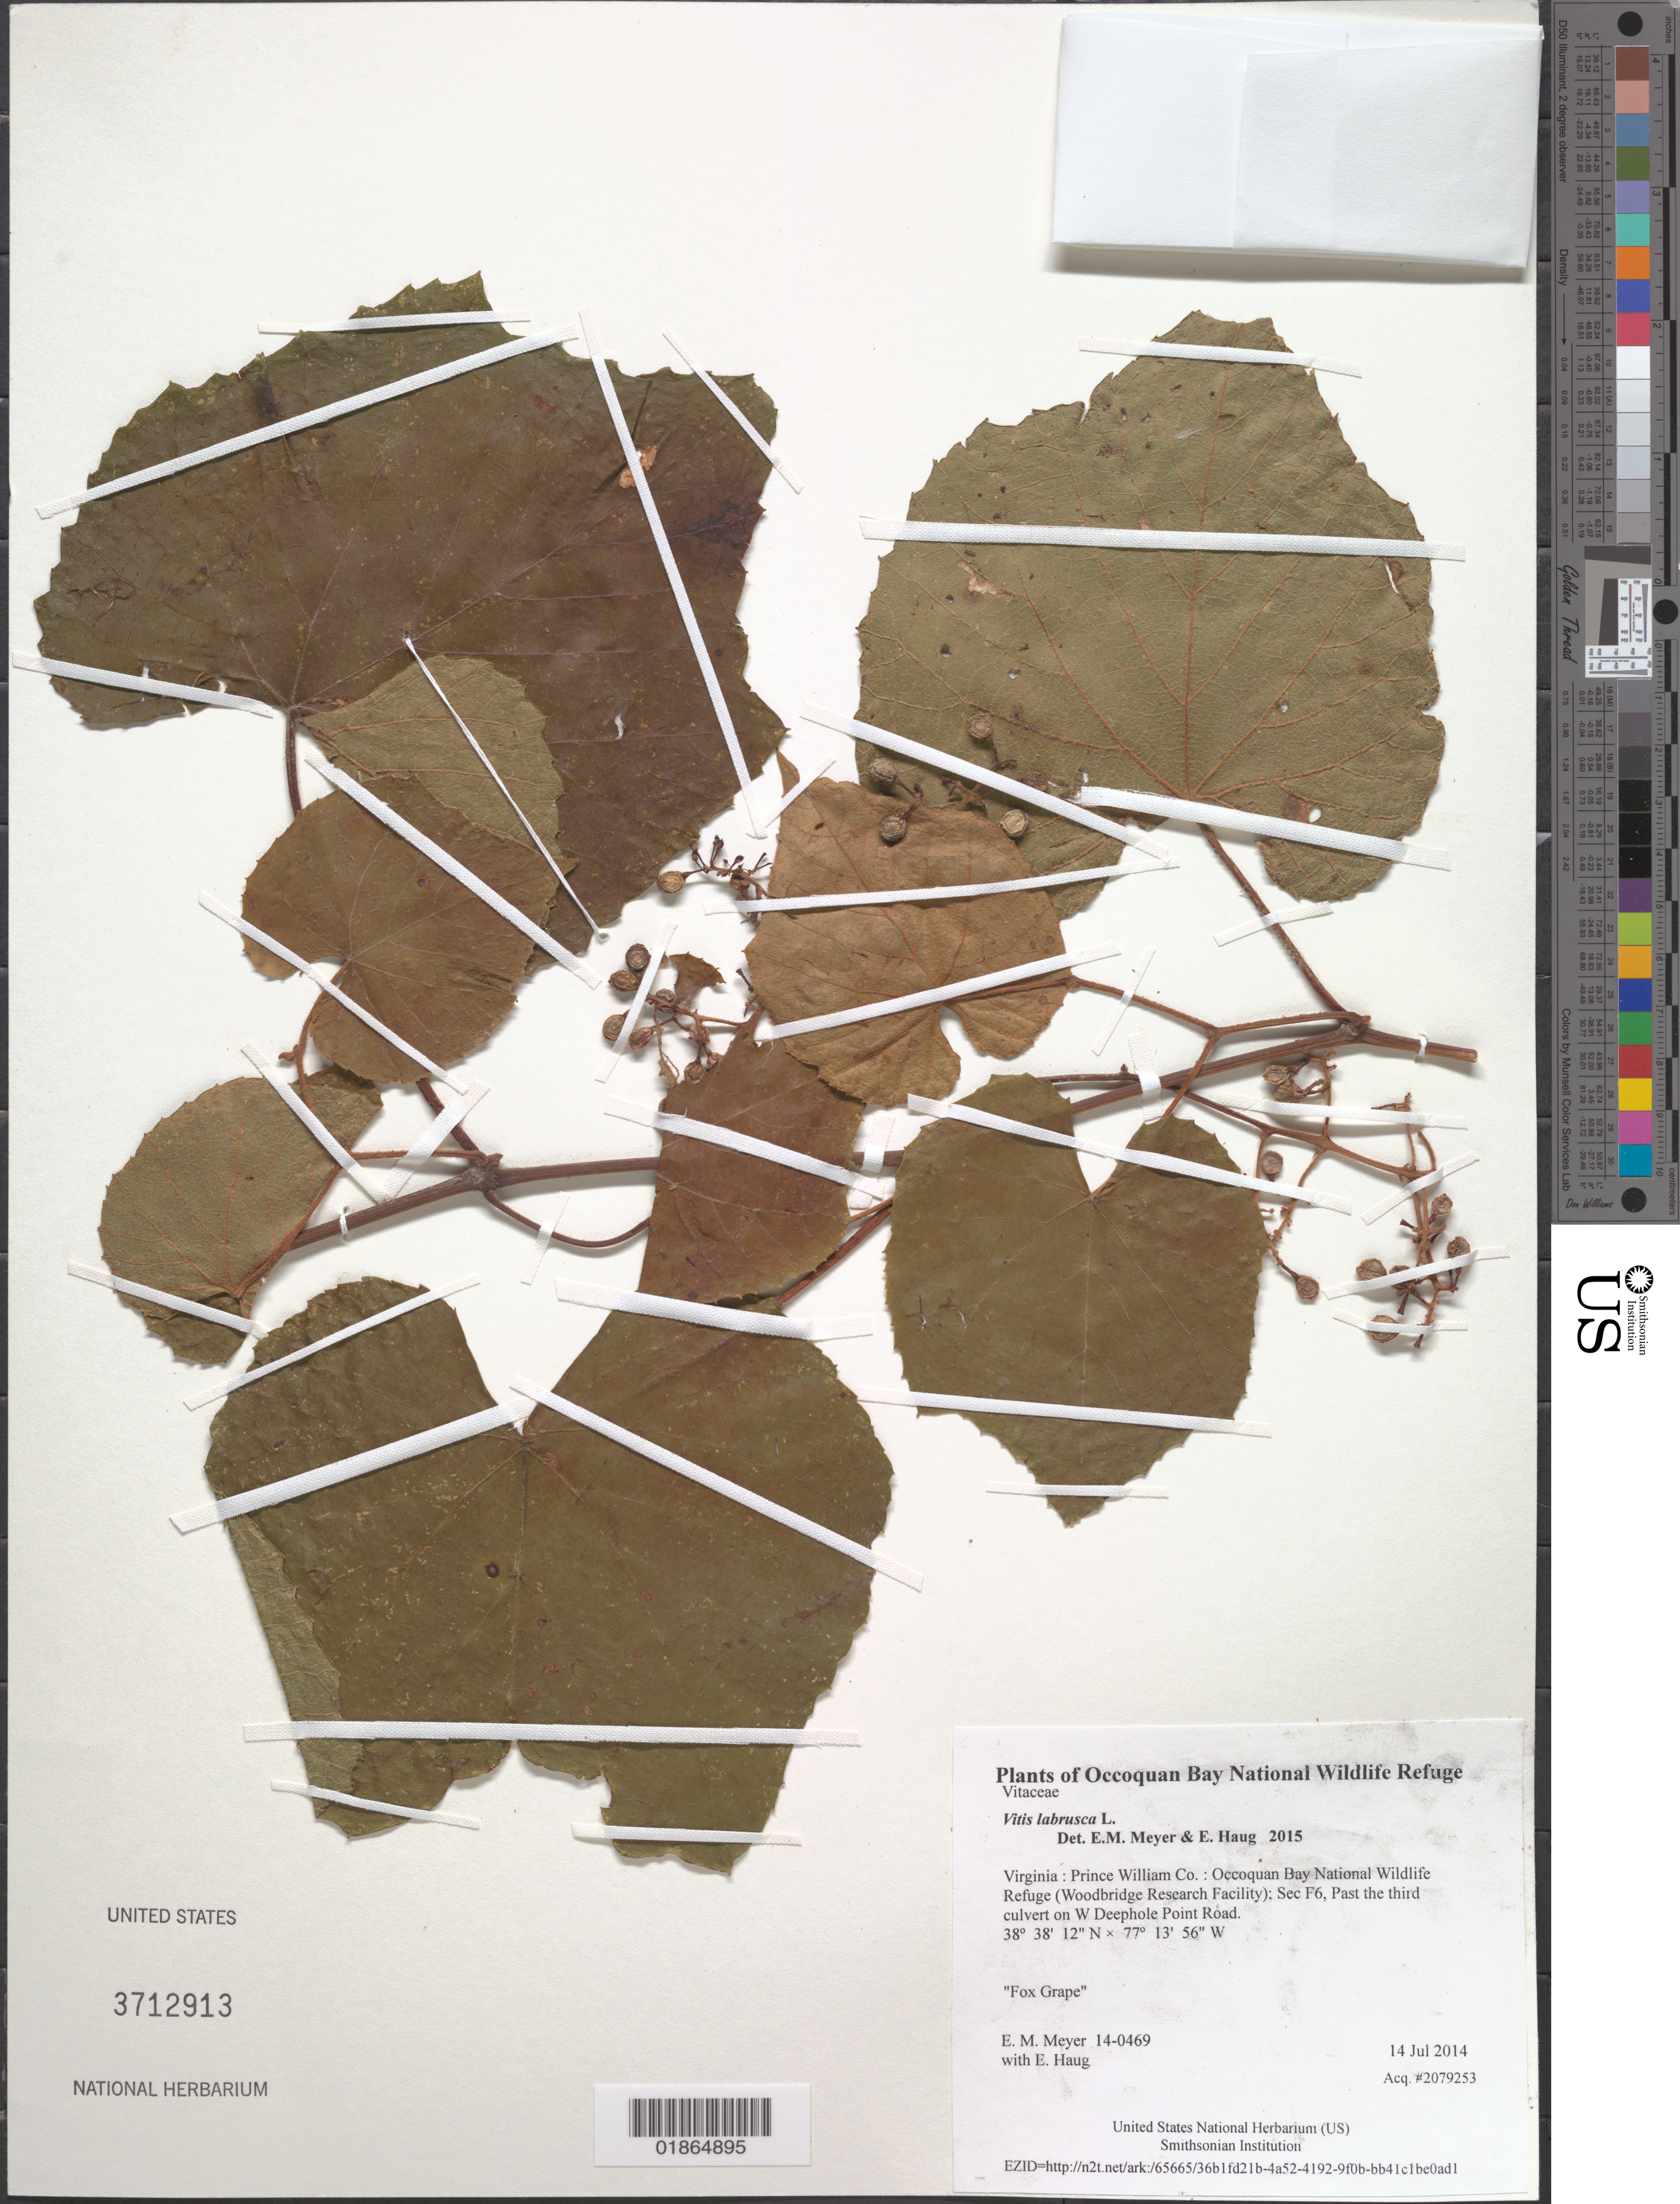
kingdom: Plantae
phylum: Tracheophyta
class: Magnoliopsida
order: Vitales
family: Vitaceae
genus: Vitis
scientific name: Vitis labrusca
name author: L.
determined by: Meyer, E. M.; Haug, E.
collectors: E. M. Meyer & E. Haug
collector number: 14-0469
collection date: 2014-07-14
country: United States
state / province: Virginia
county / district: Prince William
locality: Occoquan Bay National Wildlife Refuge (Woodbridge Research Facility); Sec F6, Past the third culvert on W Deephole Point Road.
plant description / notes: Fox Grape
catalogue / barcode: US 3712913